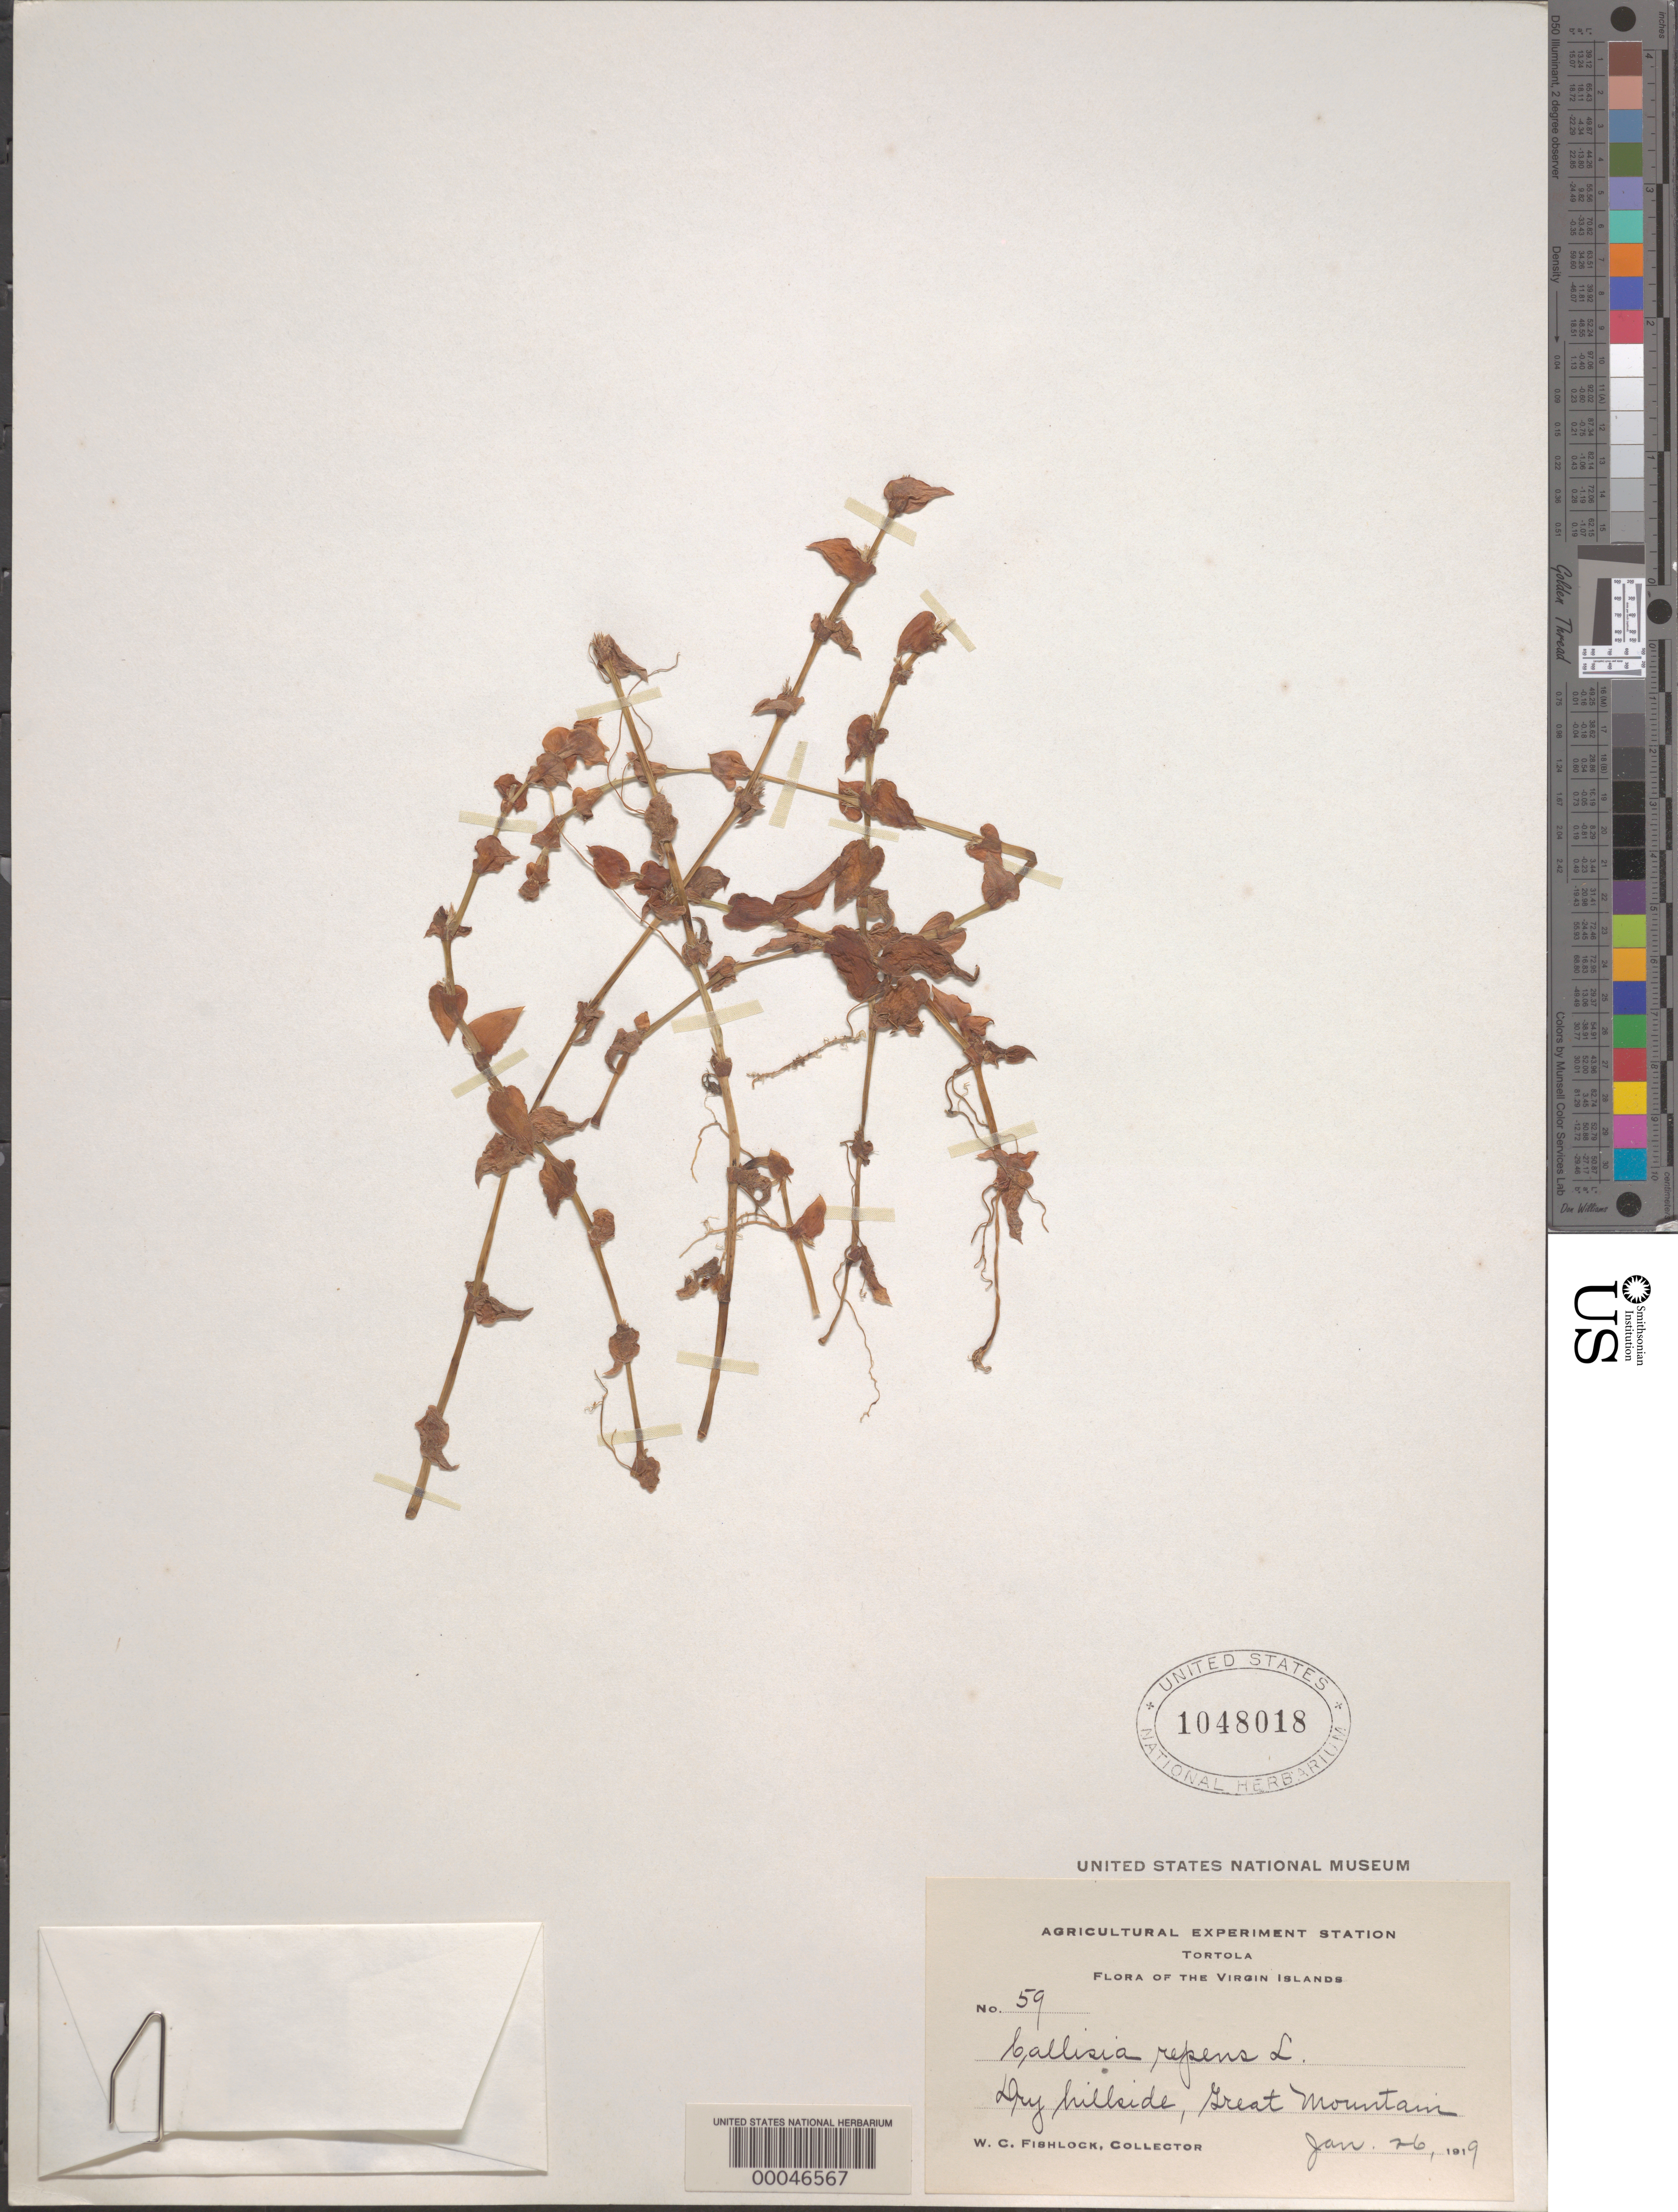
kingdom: Plantae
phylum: Tracheophyta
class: Liliopsida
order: Commelinales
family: Commelinaceae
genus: Callisia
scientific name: Callisia repens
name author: (Jacq.) L.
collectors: W. Fishlock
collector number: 59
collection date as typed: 26 Jan 1919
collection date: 1919-01-26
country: British Virgin Islands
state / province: Tortola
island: Tortola Island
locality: Great mountain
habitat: Dry hillside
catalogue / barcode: US 1048018